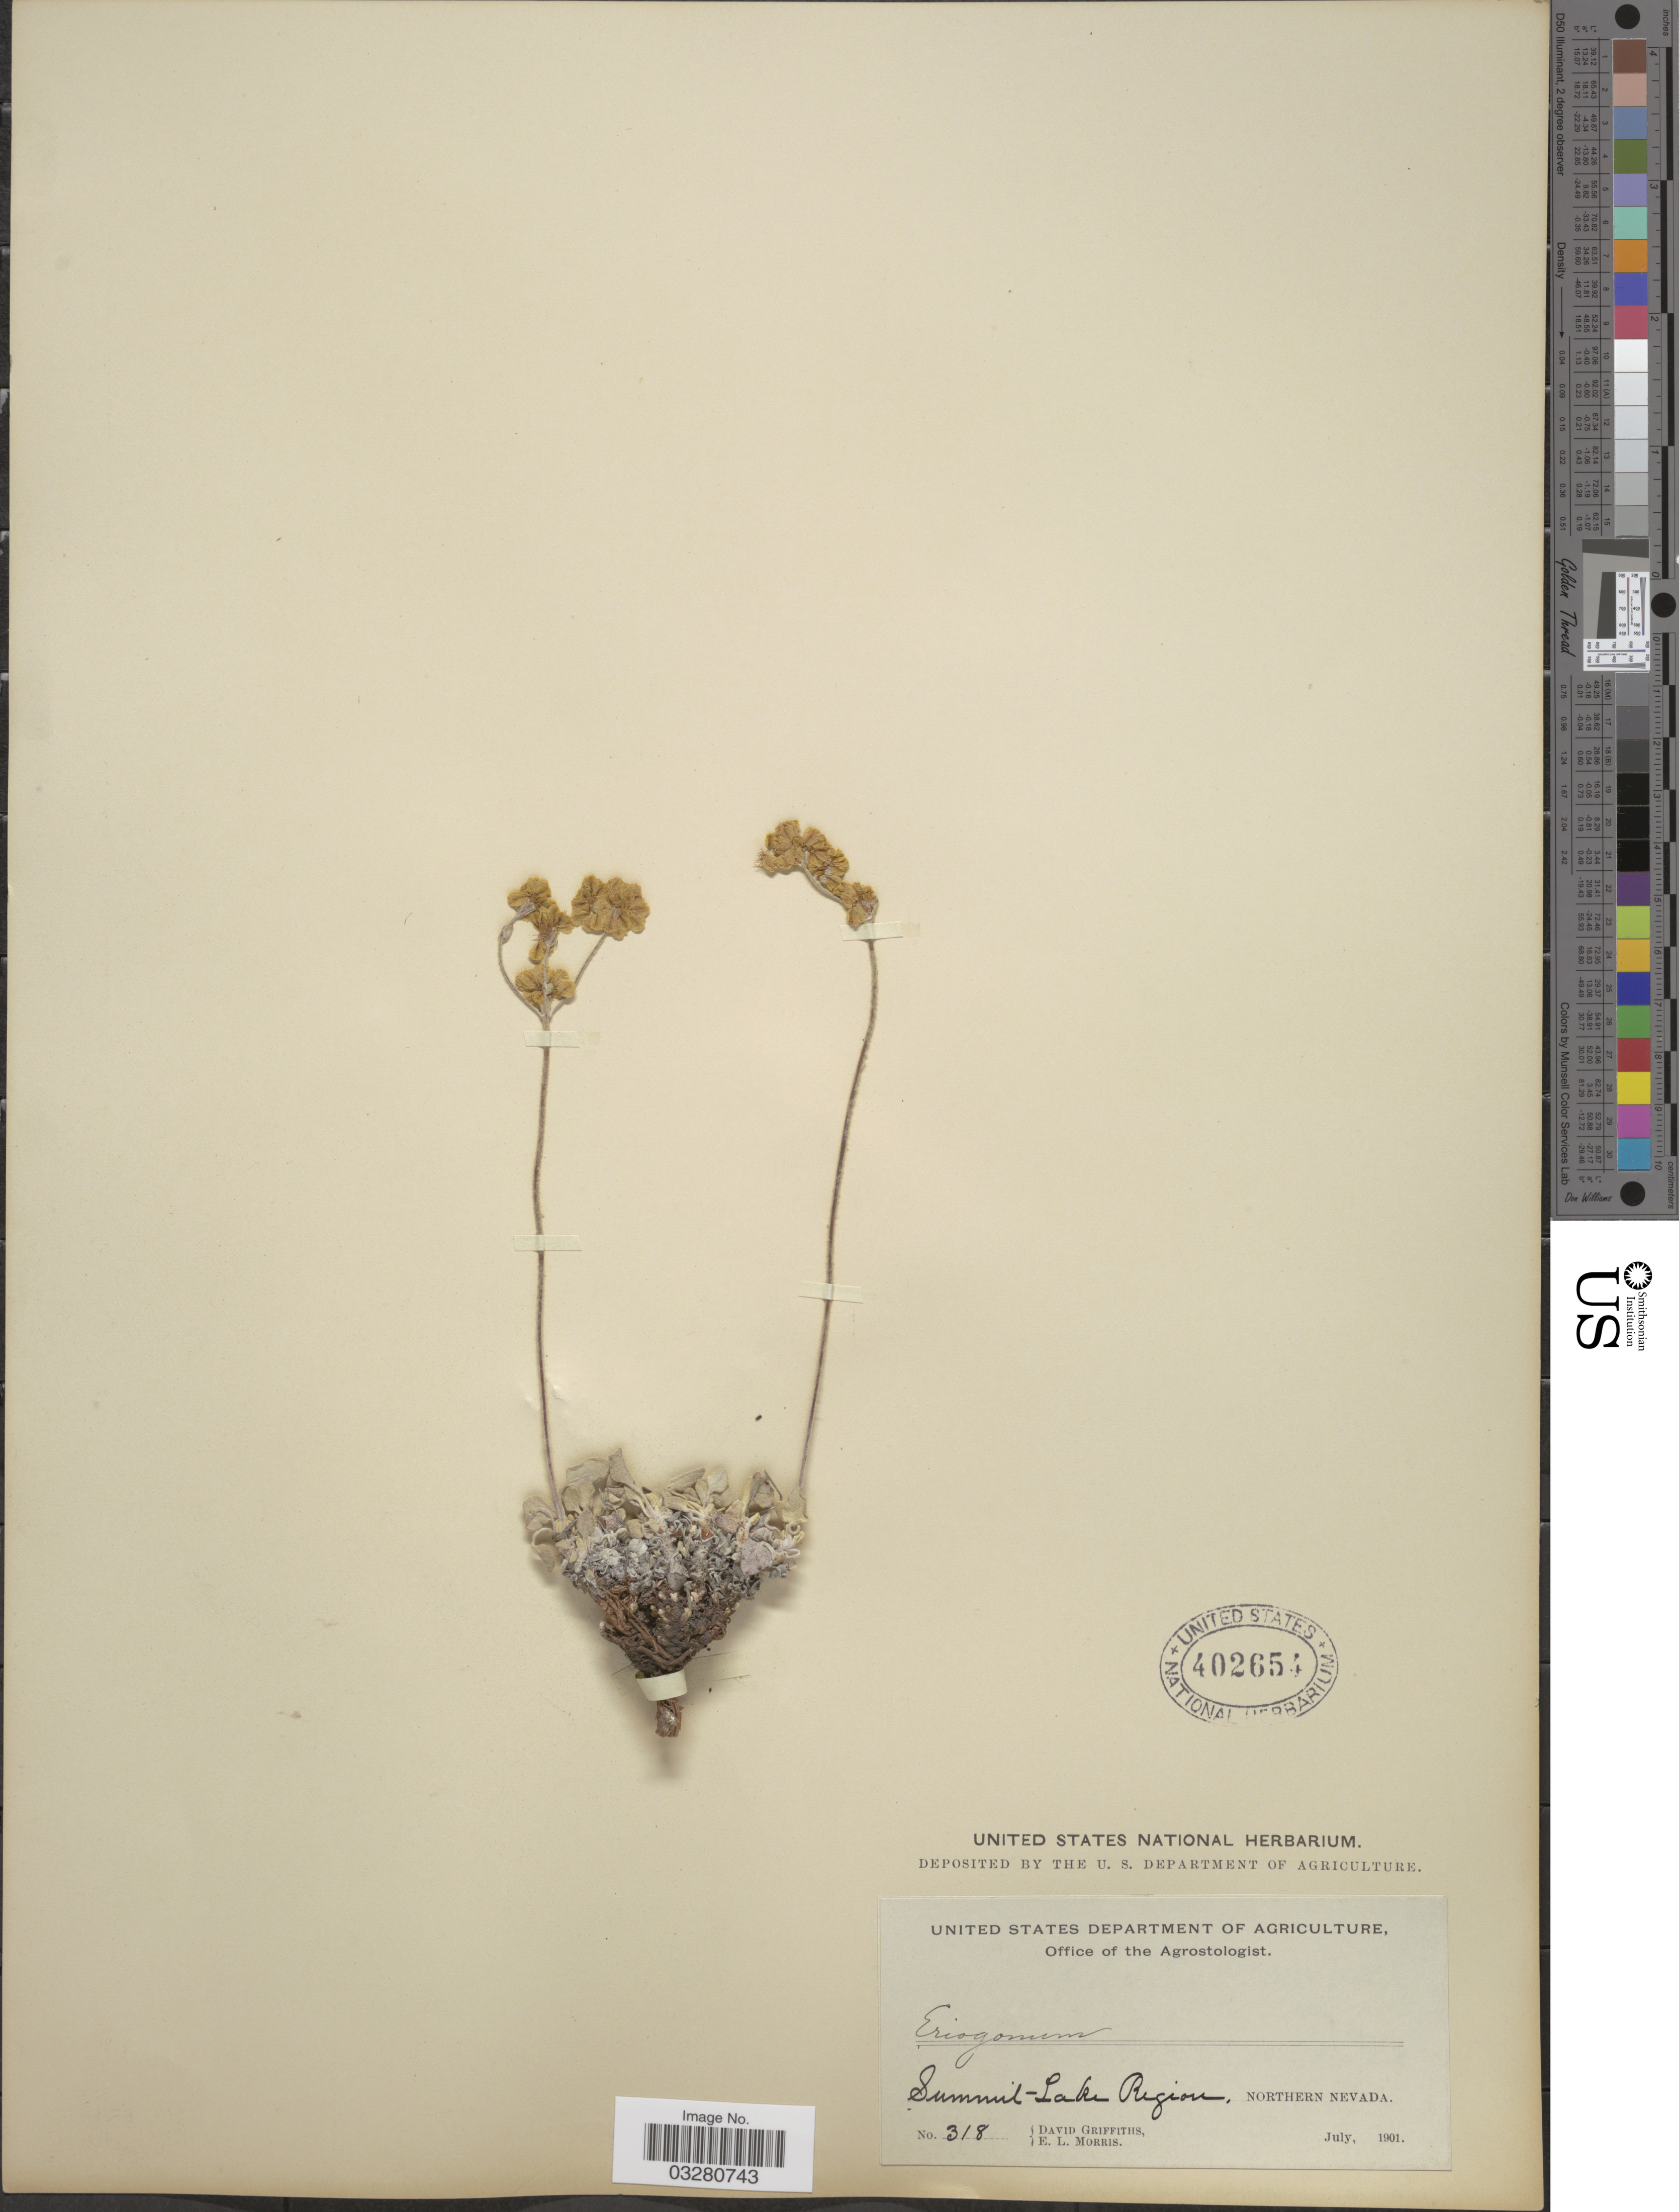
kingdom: Plantae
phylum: Tracheophyta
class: Magnoliopsida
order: Caryophyllales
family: Polygonaceae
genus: Eriogonum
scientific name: Eriogonum strictum subsp. anserinum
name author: (Greene) Munz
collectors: D. Griffiths & E. Morris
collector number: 318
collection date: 1901-07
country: United States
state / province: Nevada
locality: Summit-Lake Region, Northern Nevada.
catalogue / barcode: US 402654